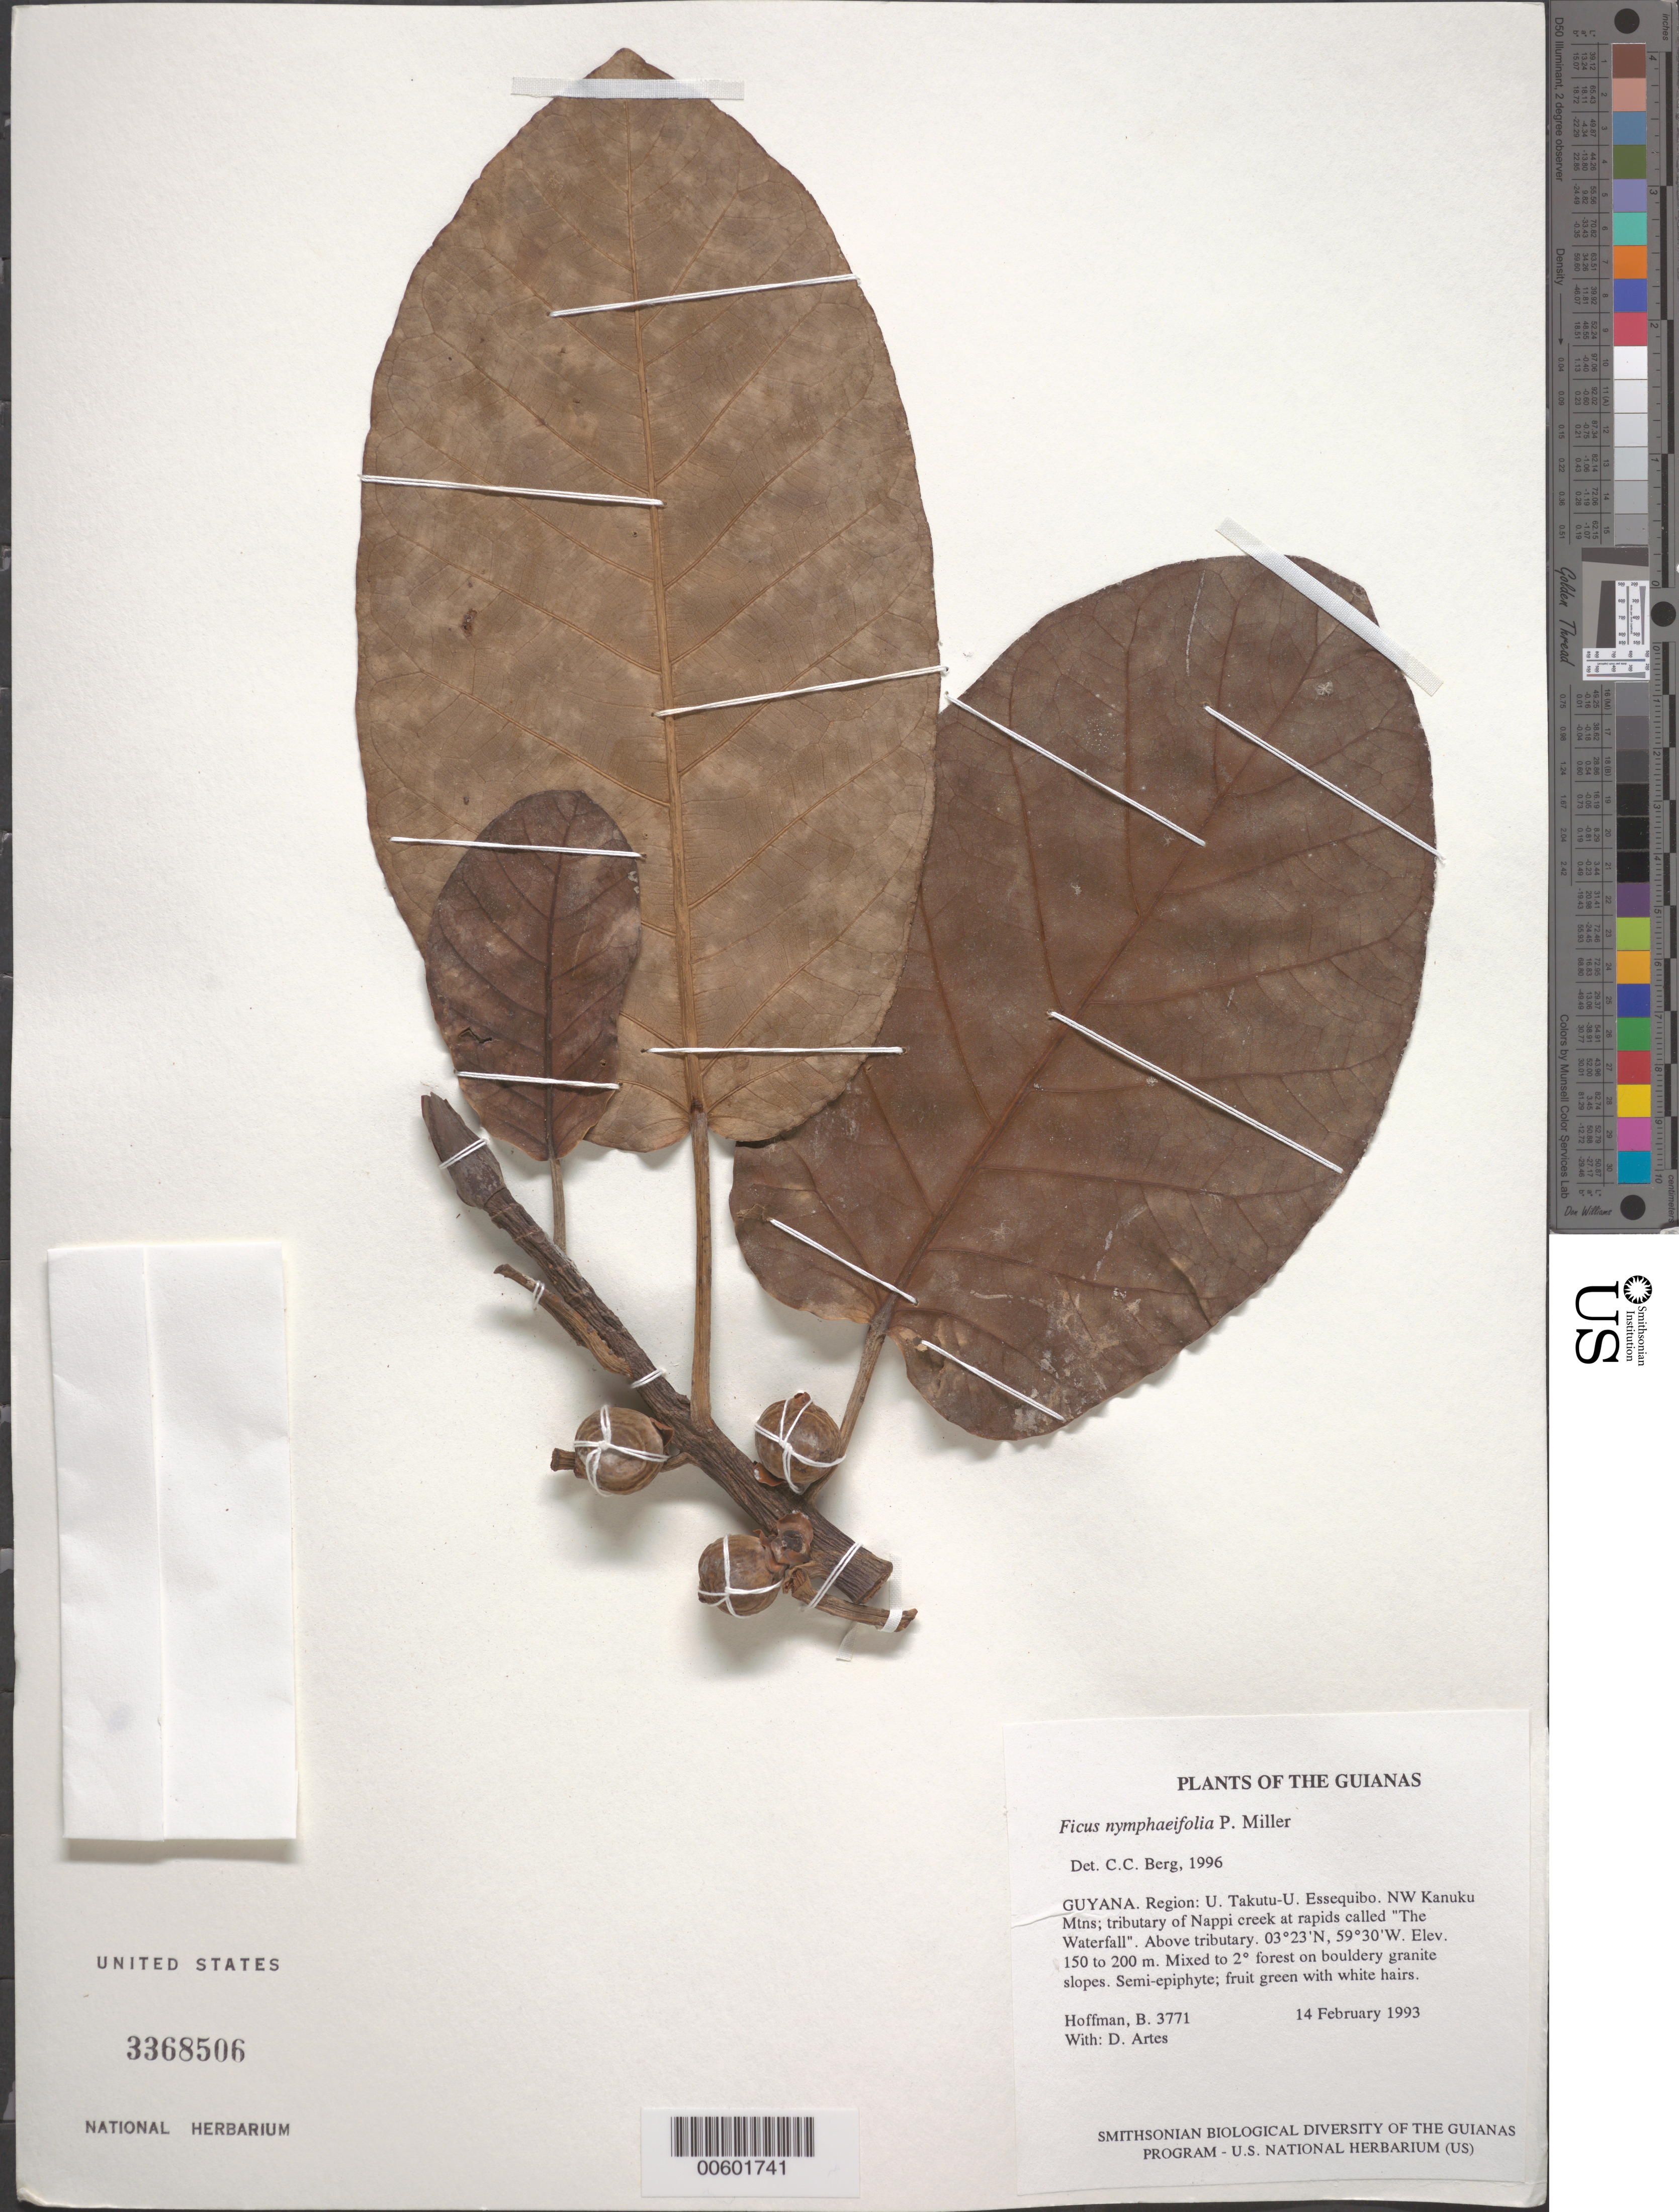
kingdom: Plantae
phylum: Tracheophyta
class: Magnoliopsida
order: Rosales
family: Moraceae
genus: Ficus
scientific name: Ficus nymphaeifolia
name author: Mill.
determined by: Berg, C. C.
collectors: B. Hoffman & D. Artes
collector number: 3771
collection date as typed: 14 February 1993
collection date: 1993-02-14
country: Guyana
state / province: U. Takutu-U. Essequibo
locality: NW Kanuku Mountains; tributary of Nappi creek at rapids called "The Waterfall". Above tributary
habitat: Mixed to secondary forest on bouldery granite slopes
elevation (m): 150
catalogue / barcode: US 3368506